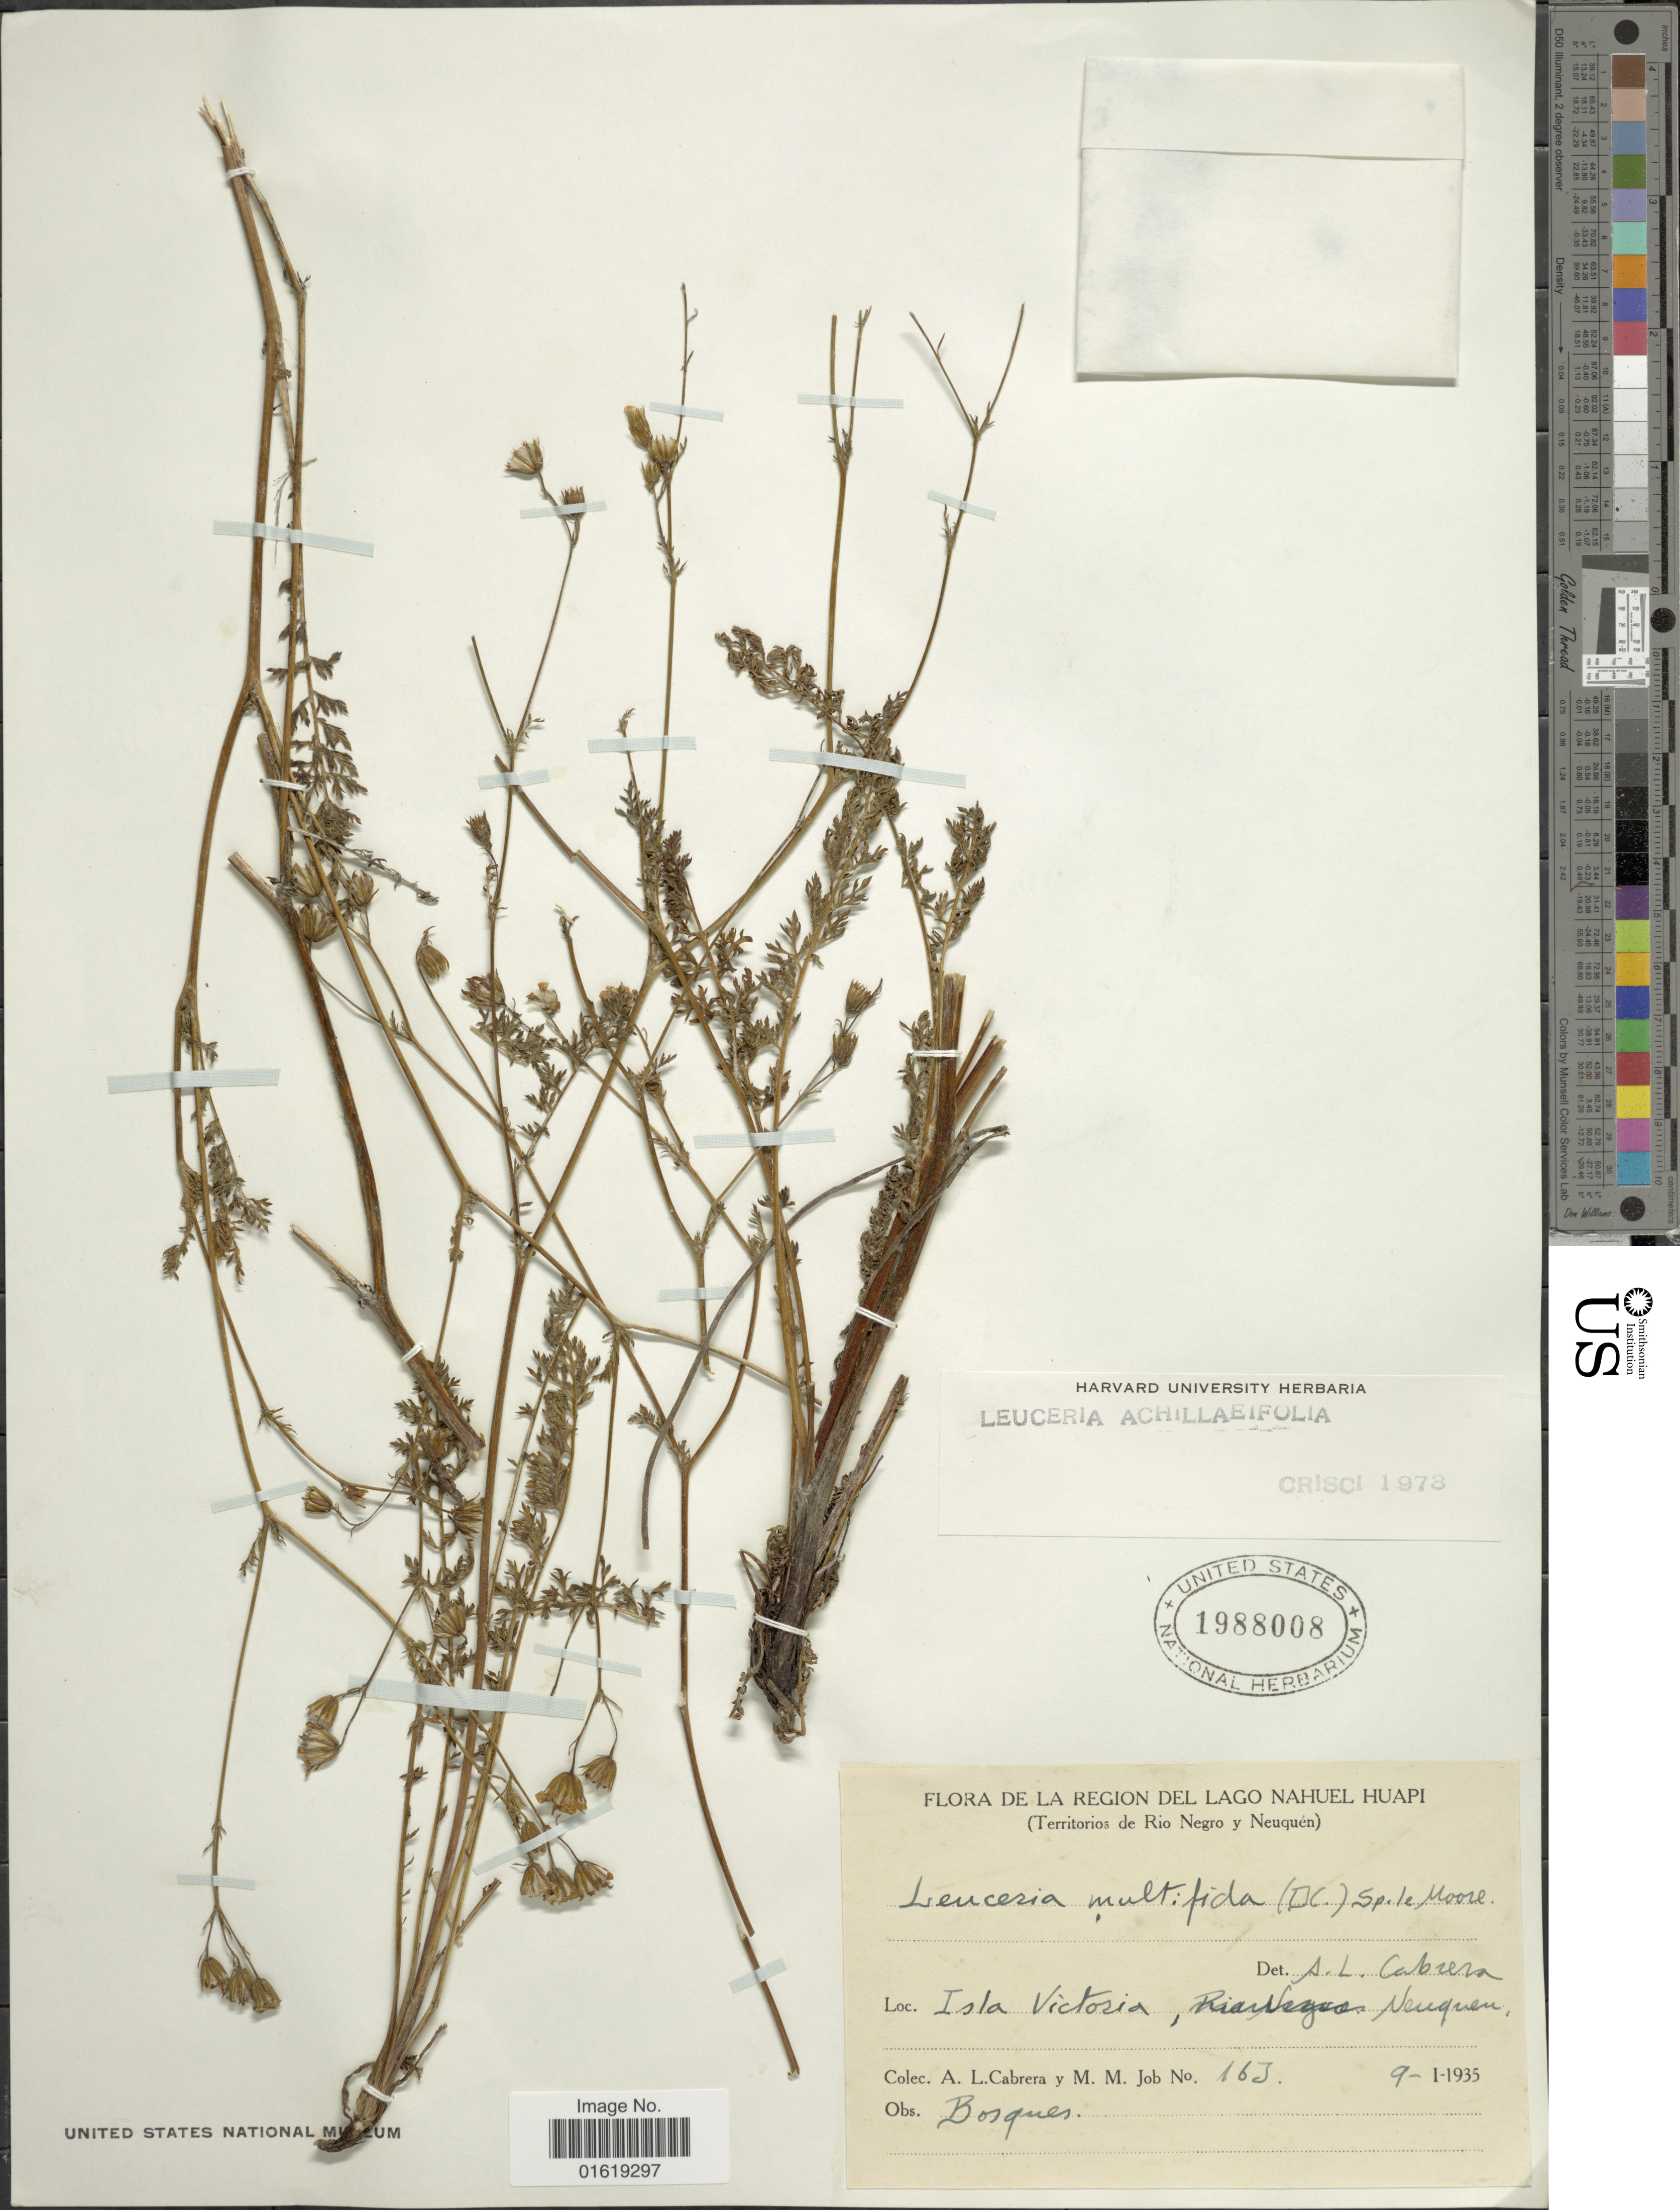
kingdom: Plantae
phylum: Tracheophyta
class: Magnoliopsida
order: Asterales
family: Asteraceae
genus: Leucheria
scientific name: Leucheria achillaeifolia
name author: Hook. & Arn.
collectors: A. L. Cabrera & M. Job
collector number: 163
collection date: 1935-01-09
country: Argentina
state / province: Neuquen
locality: De la Region del lago Nahuel Huapi. (Territorios de Rio Negro y Neuquén). Isla Victoria, Neuquen.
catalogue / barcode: US 1988008